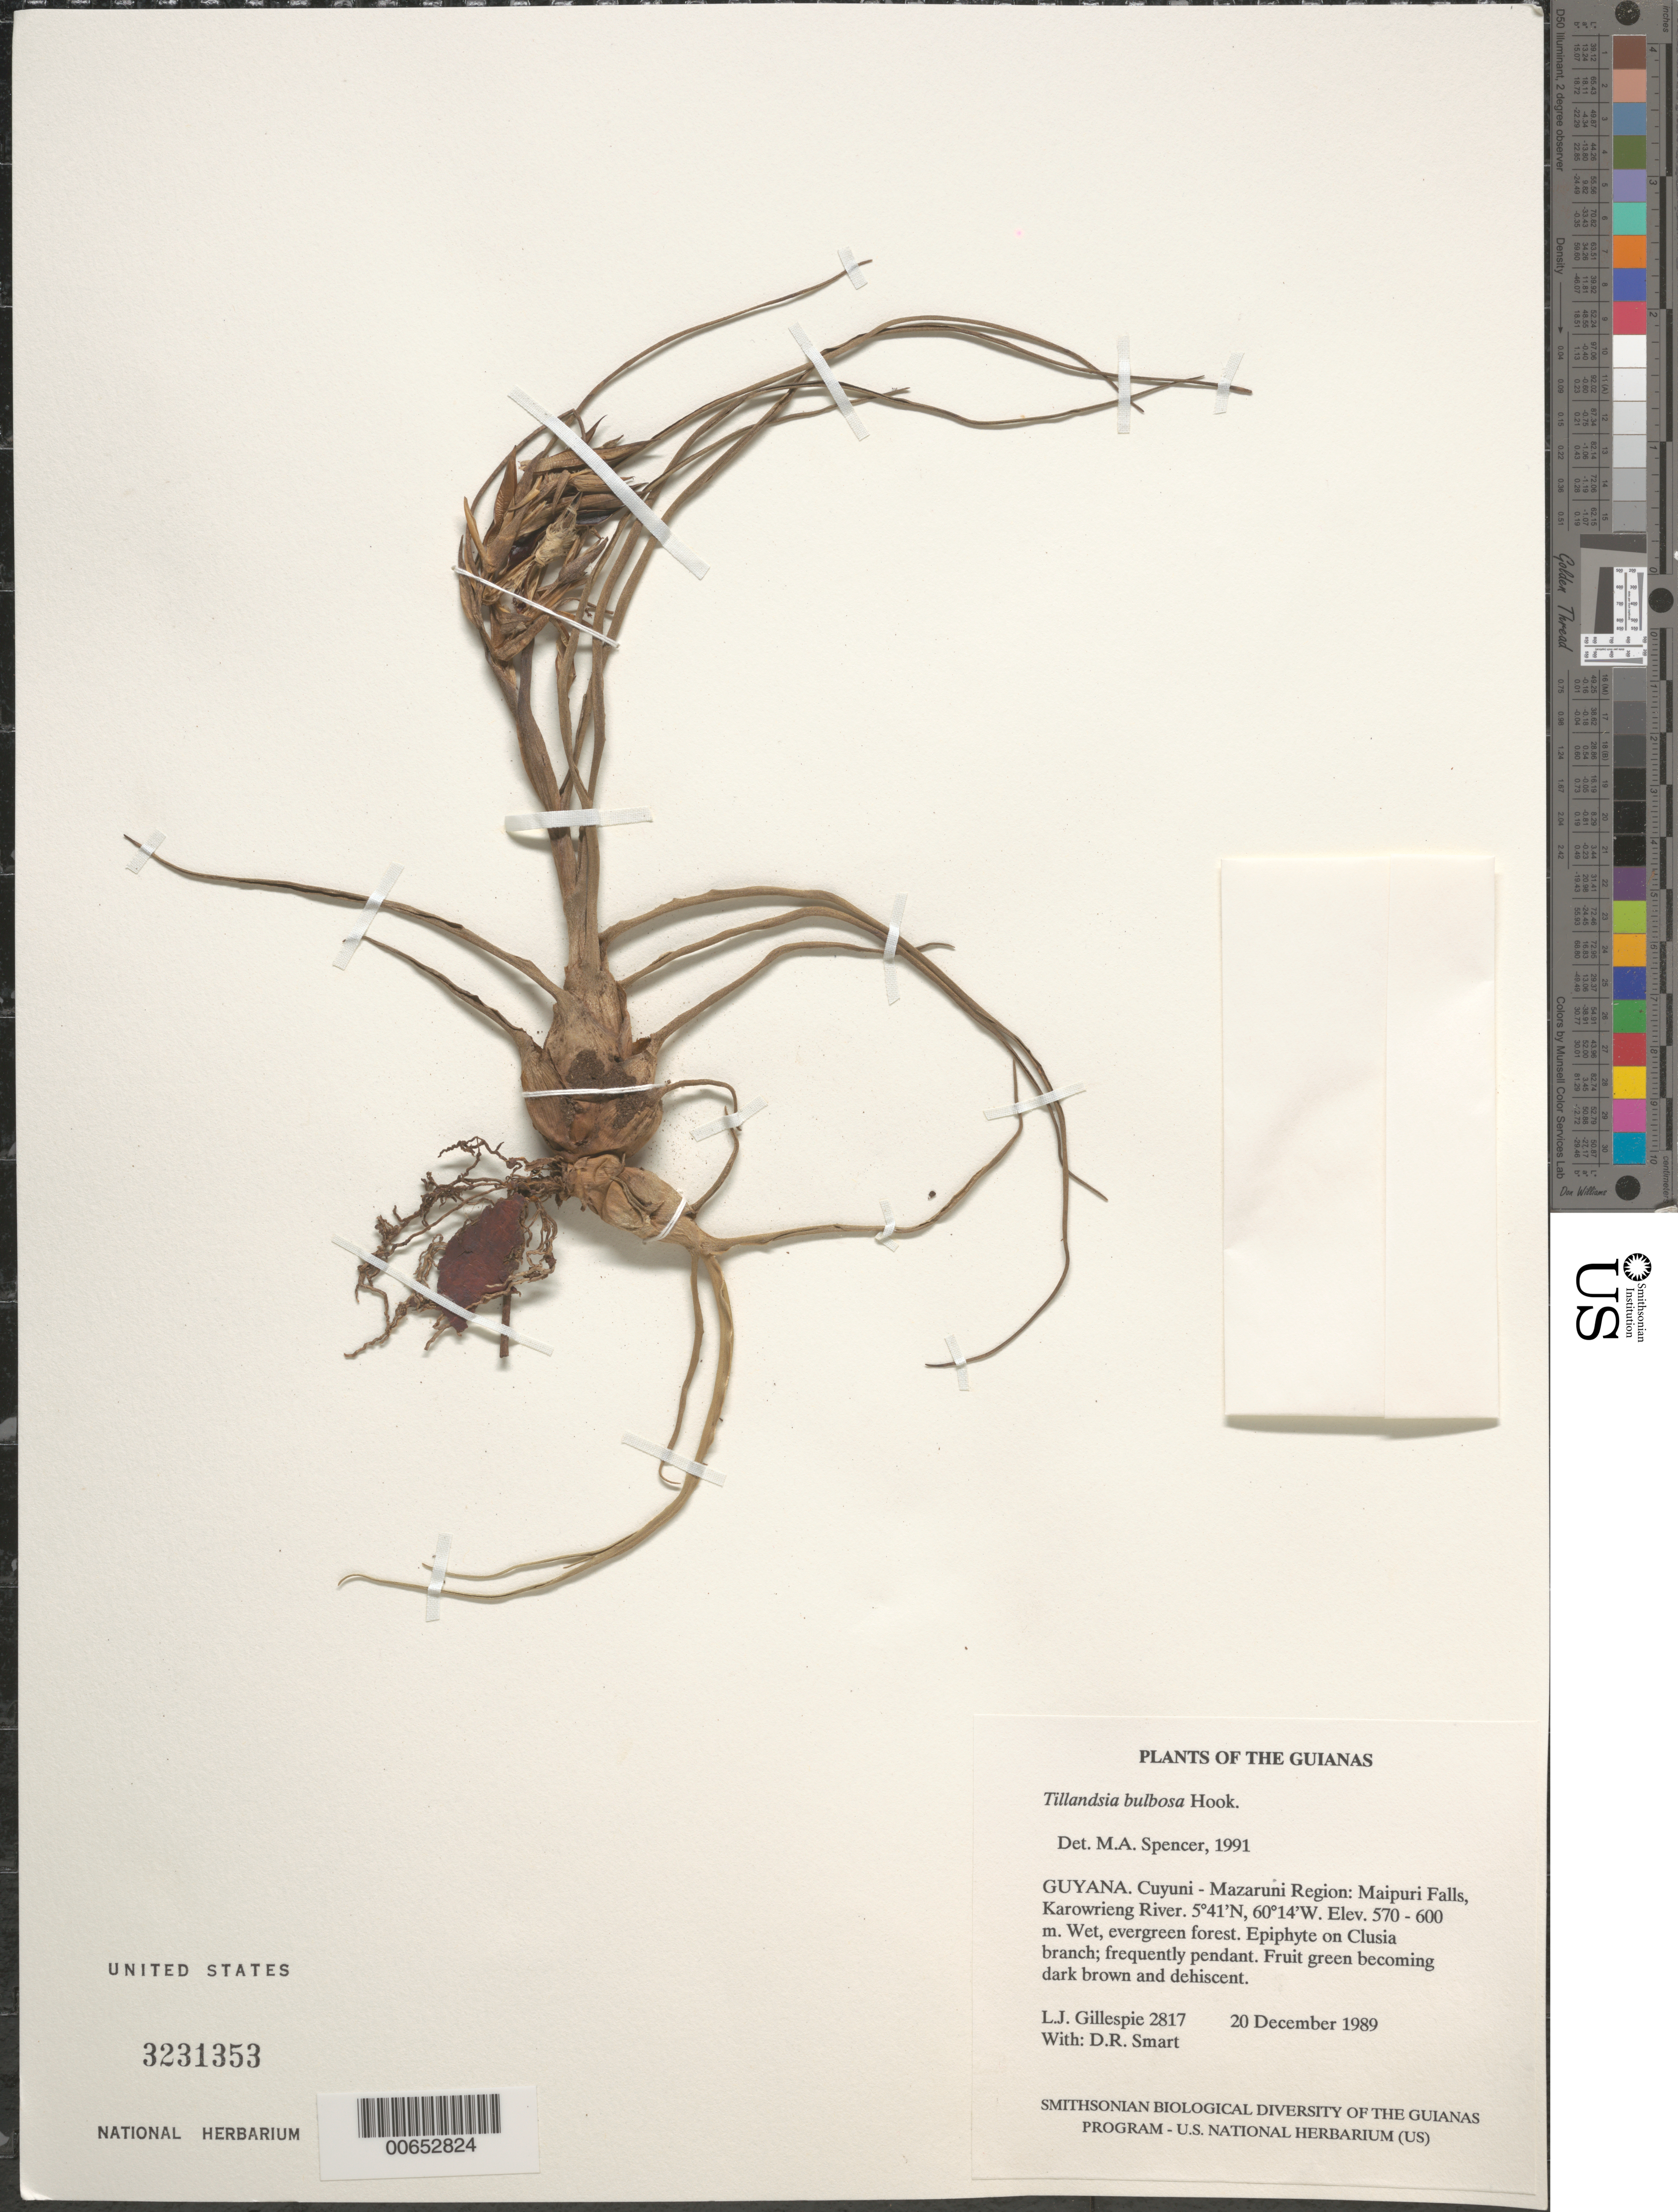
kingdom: Plantae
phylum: Tracheophyta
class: Liliopsida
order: Poales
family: Bromeliaceae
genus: Tillandsia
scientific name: Tillandsia bulbosa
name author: Hook.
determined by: Spencer, M. A.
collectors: L. J. Gillespie & D. R. Smart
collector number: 2817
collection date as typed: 20 December 1989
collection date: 1989-12-20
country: Guyana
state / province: Cuyuni-Mazaruni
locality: Maipuri Falls, Karowrieng River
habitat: Wet, evergreen forest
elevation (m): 570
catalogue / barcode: US 3231353